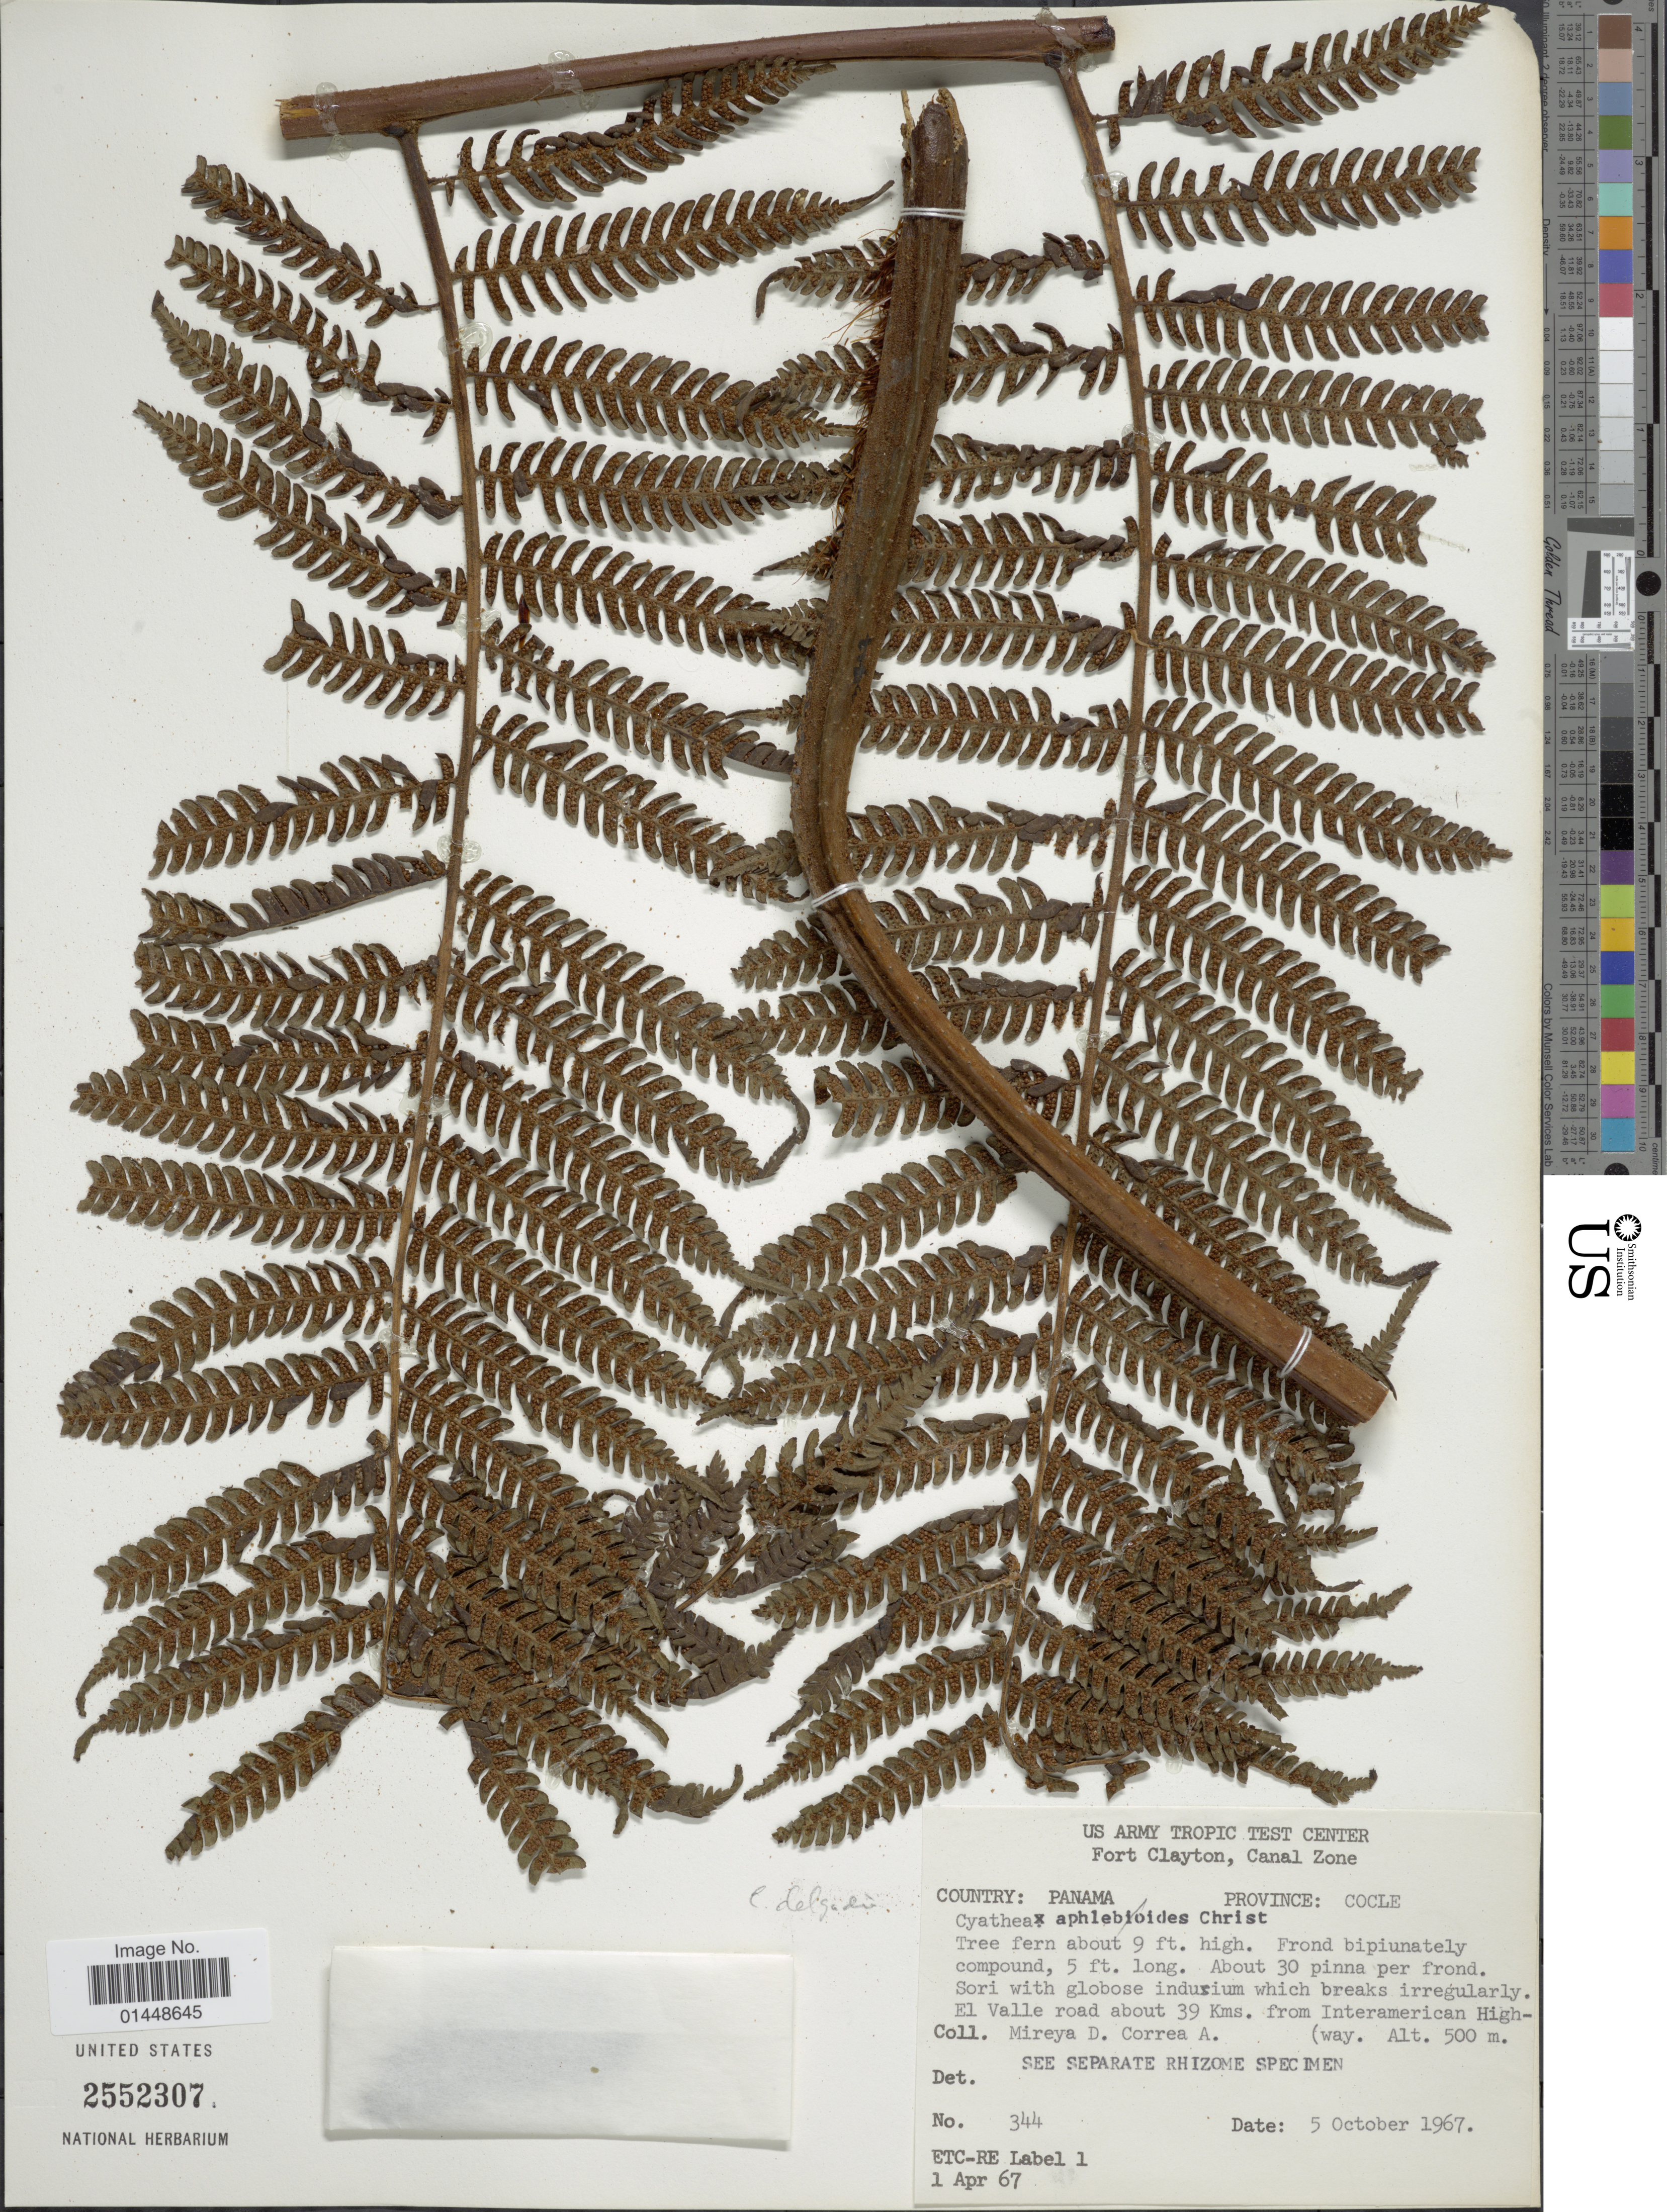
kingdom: Plantae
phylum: Tracheophyta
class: Polypodiopsida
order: Cyatheales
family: Cyatheaceae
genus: Cyathea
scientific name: Cyathea delgadii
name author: Pohl ex Sternb.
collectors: M. D. Corrêa-A.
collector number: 344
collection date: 1967-10-05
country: Panama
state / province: Coclé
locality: Country: Panama. Province: Cocle. El Valle road about 39 Kms. from Interamerican Highway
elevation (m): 500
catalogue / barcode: US 2552307